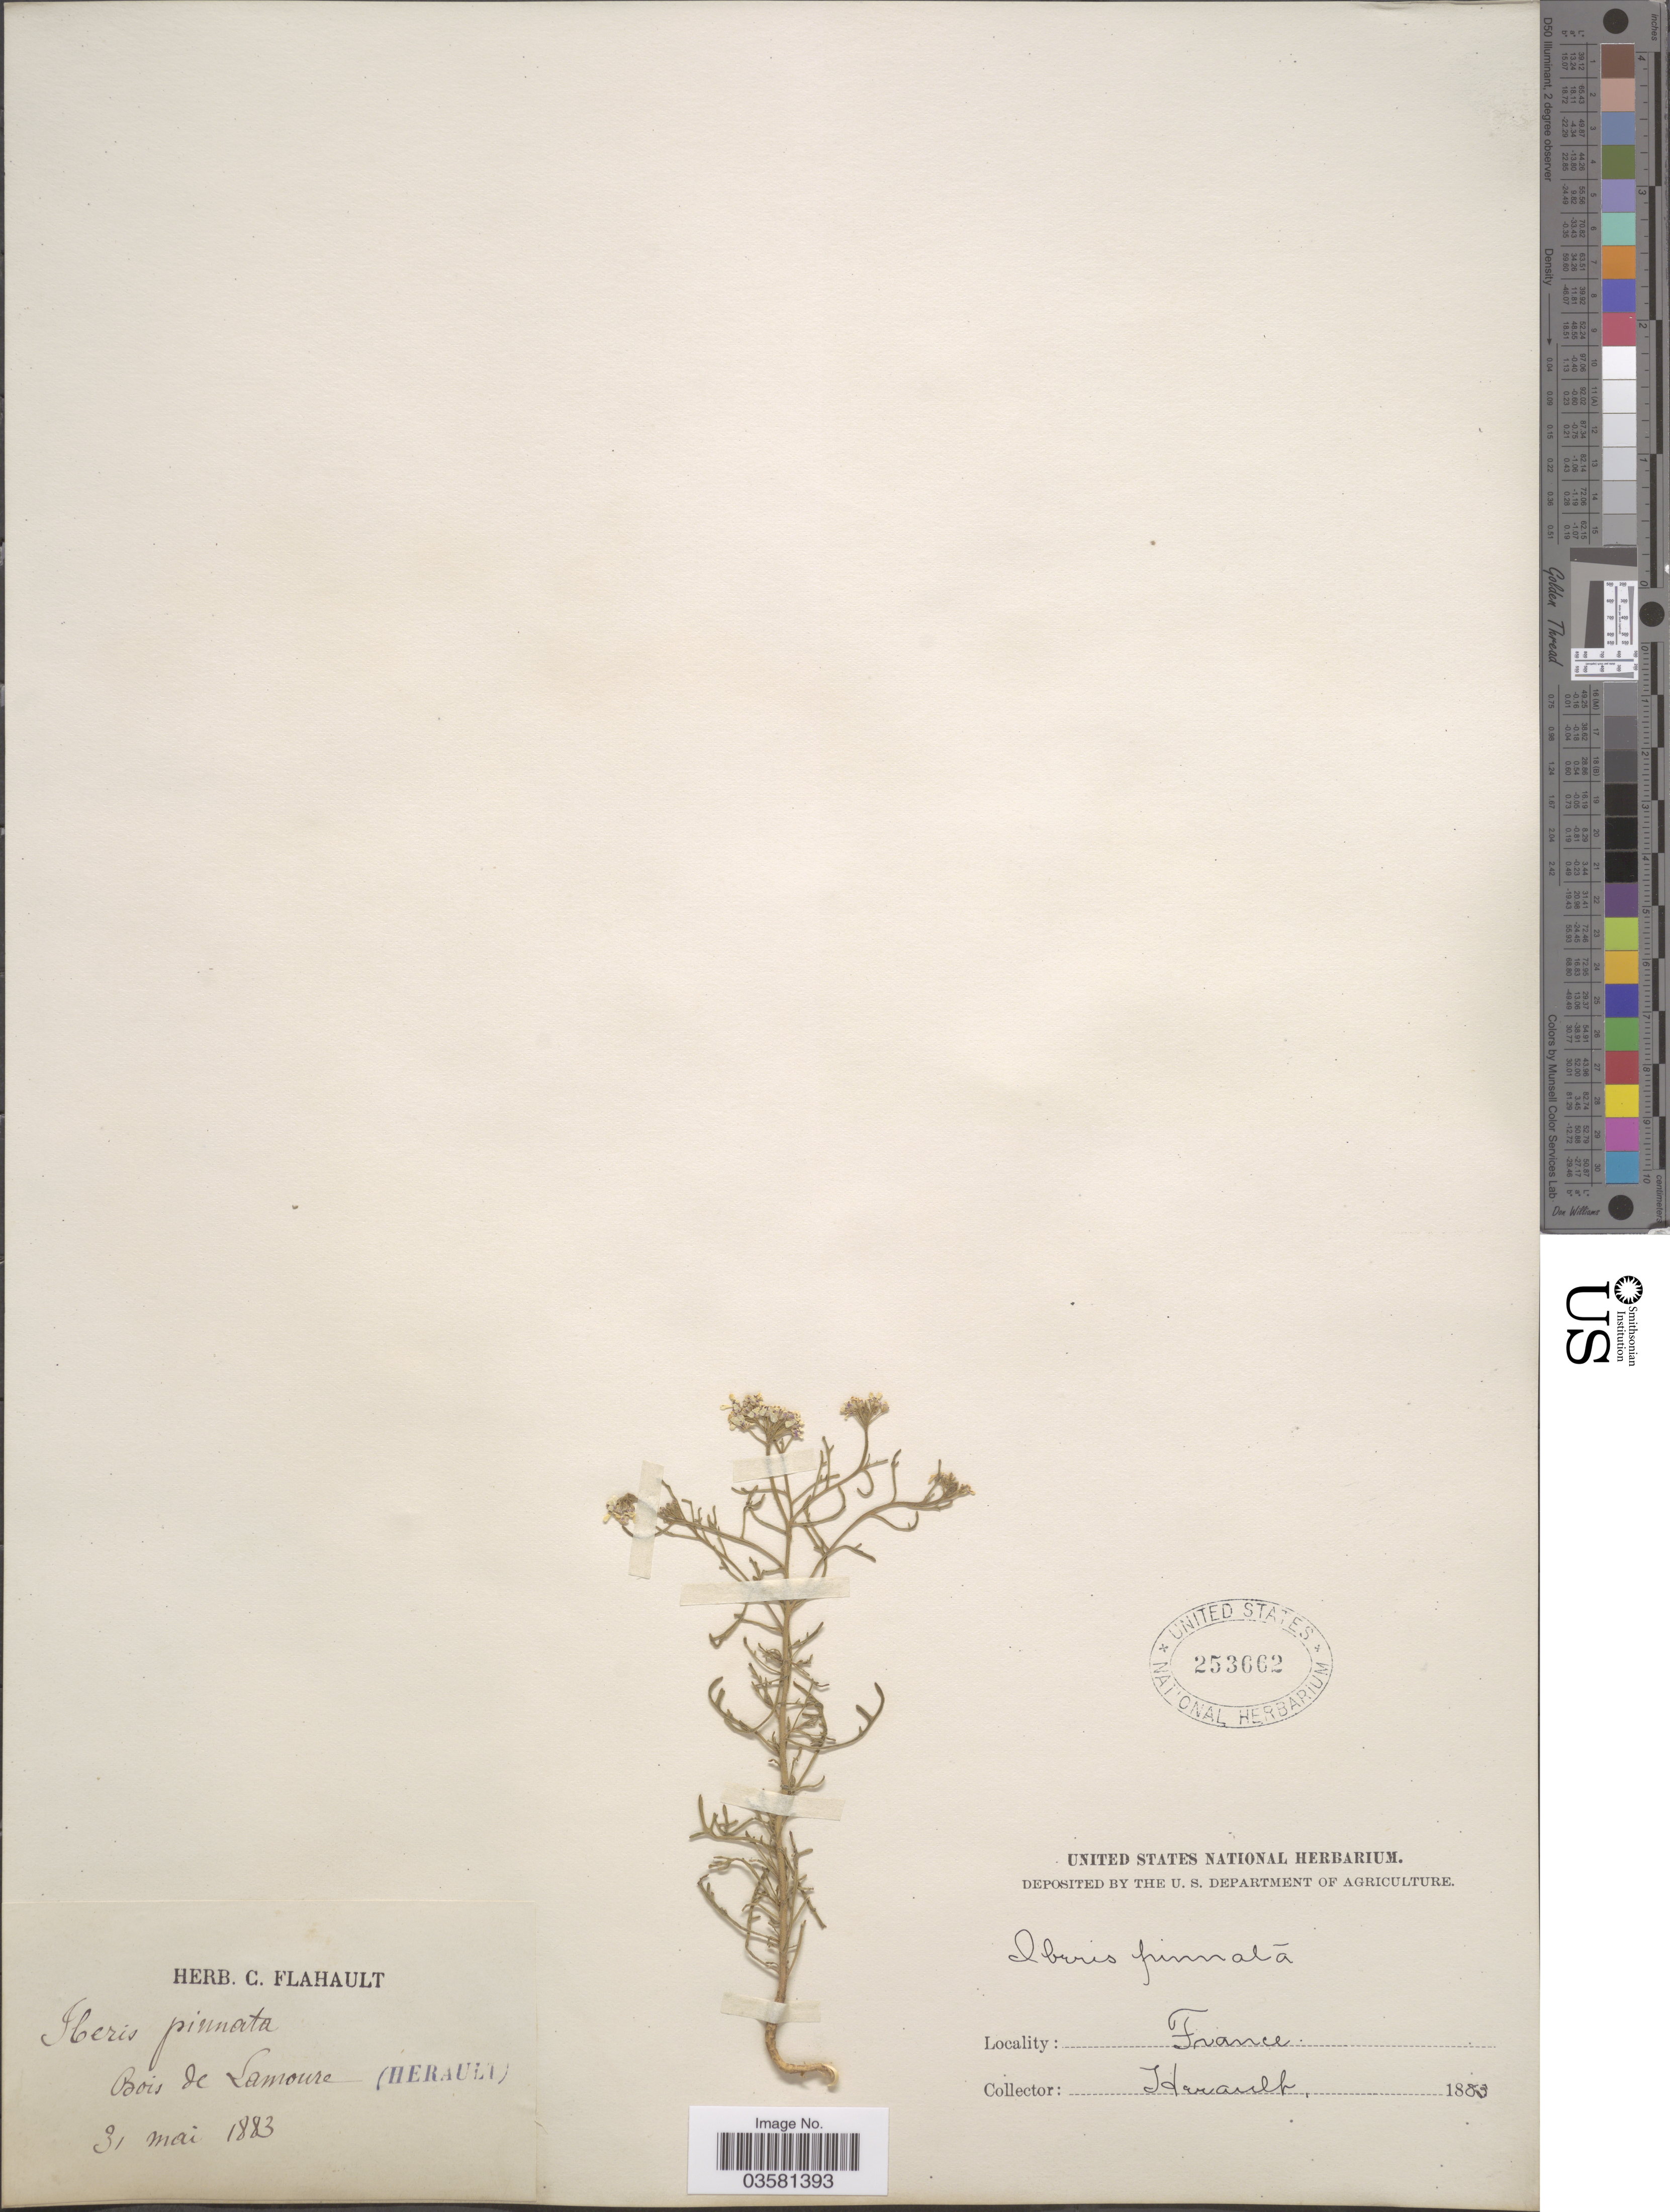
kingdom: Plantae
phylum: Tracheophyta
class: Magnoliopsida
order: Brassicales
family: Brassicaceae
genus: Iberis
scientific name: Iberis pinnata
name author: L.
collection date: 1883-05-31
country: France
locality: Bois de Lamoure.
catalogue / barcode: US 253662